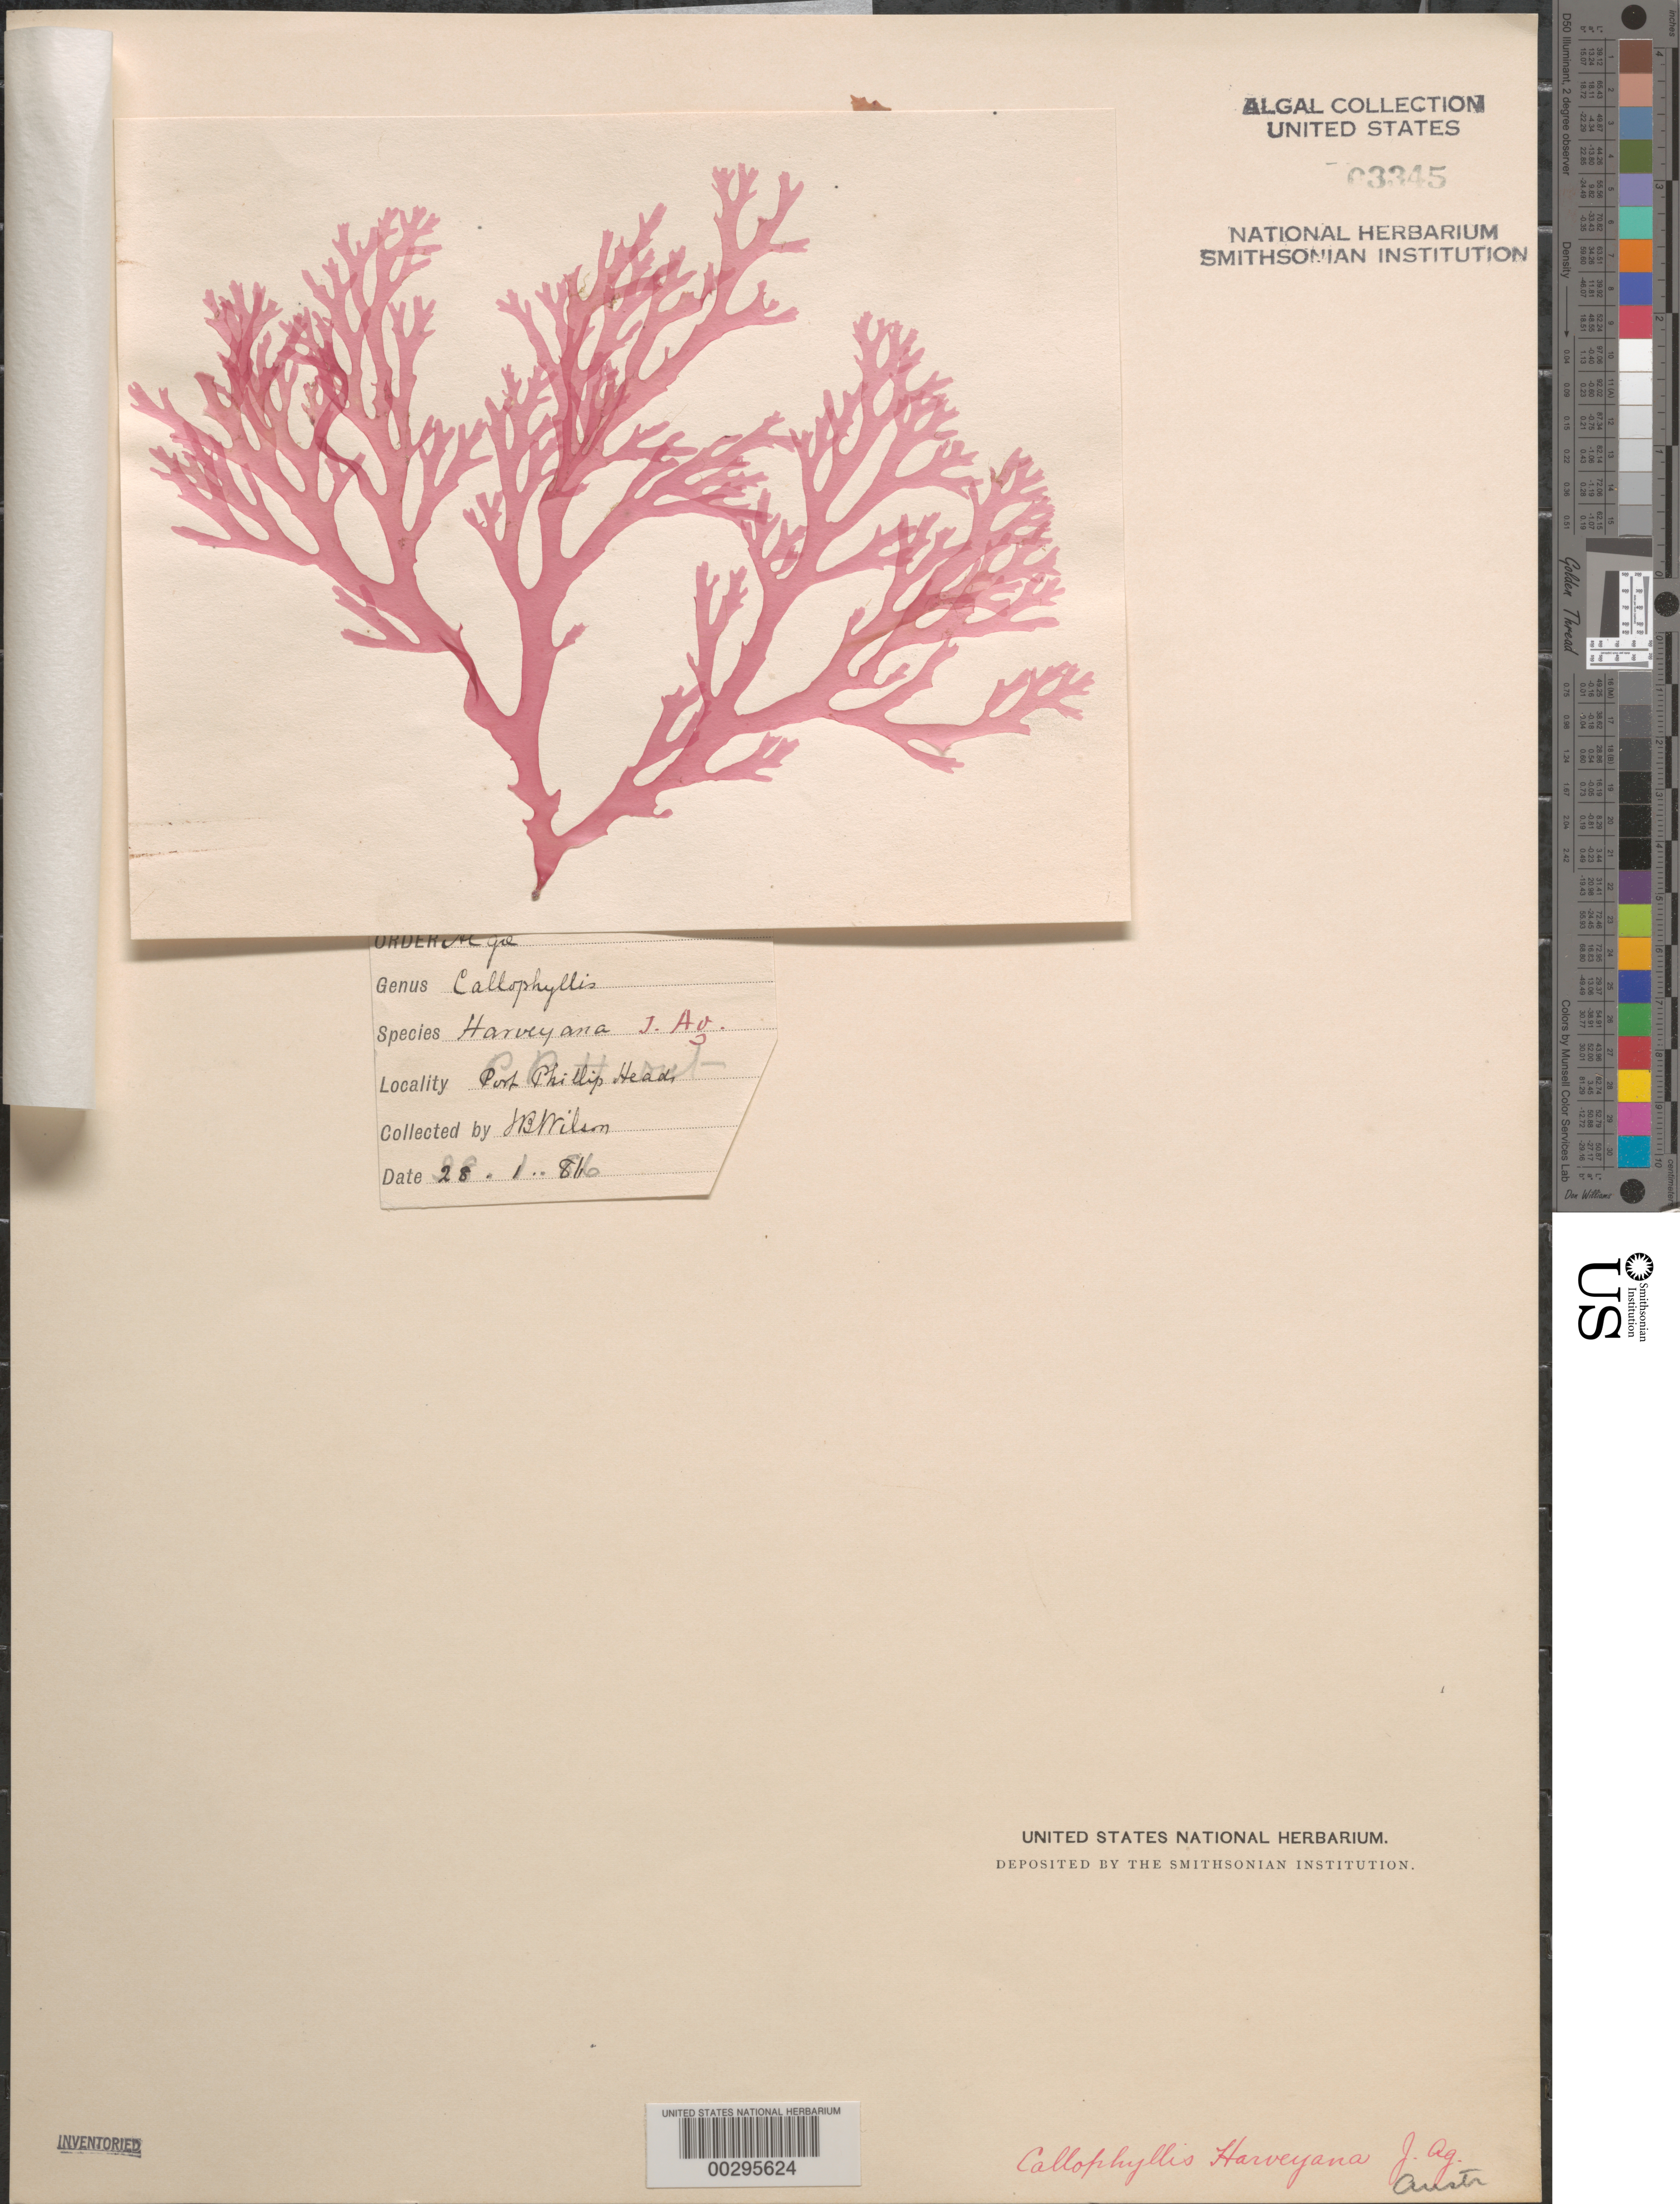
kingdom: Plantae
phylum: Rhodophyta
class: Florideophyceae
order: Gigartinales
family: Kallymeniaceae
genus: Austrophyllis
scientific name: Austrophyllis harveyana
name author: (J. Agardh) Womersley & R.E. Norris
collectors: J. B. Wilson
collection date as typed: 28 Jan 1886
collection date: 1886-01-28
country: Australia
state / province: Victoria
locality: Port Phillip Heads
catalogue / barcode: US 3345